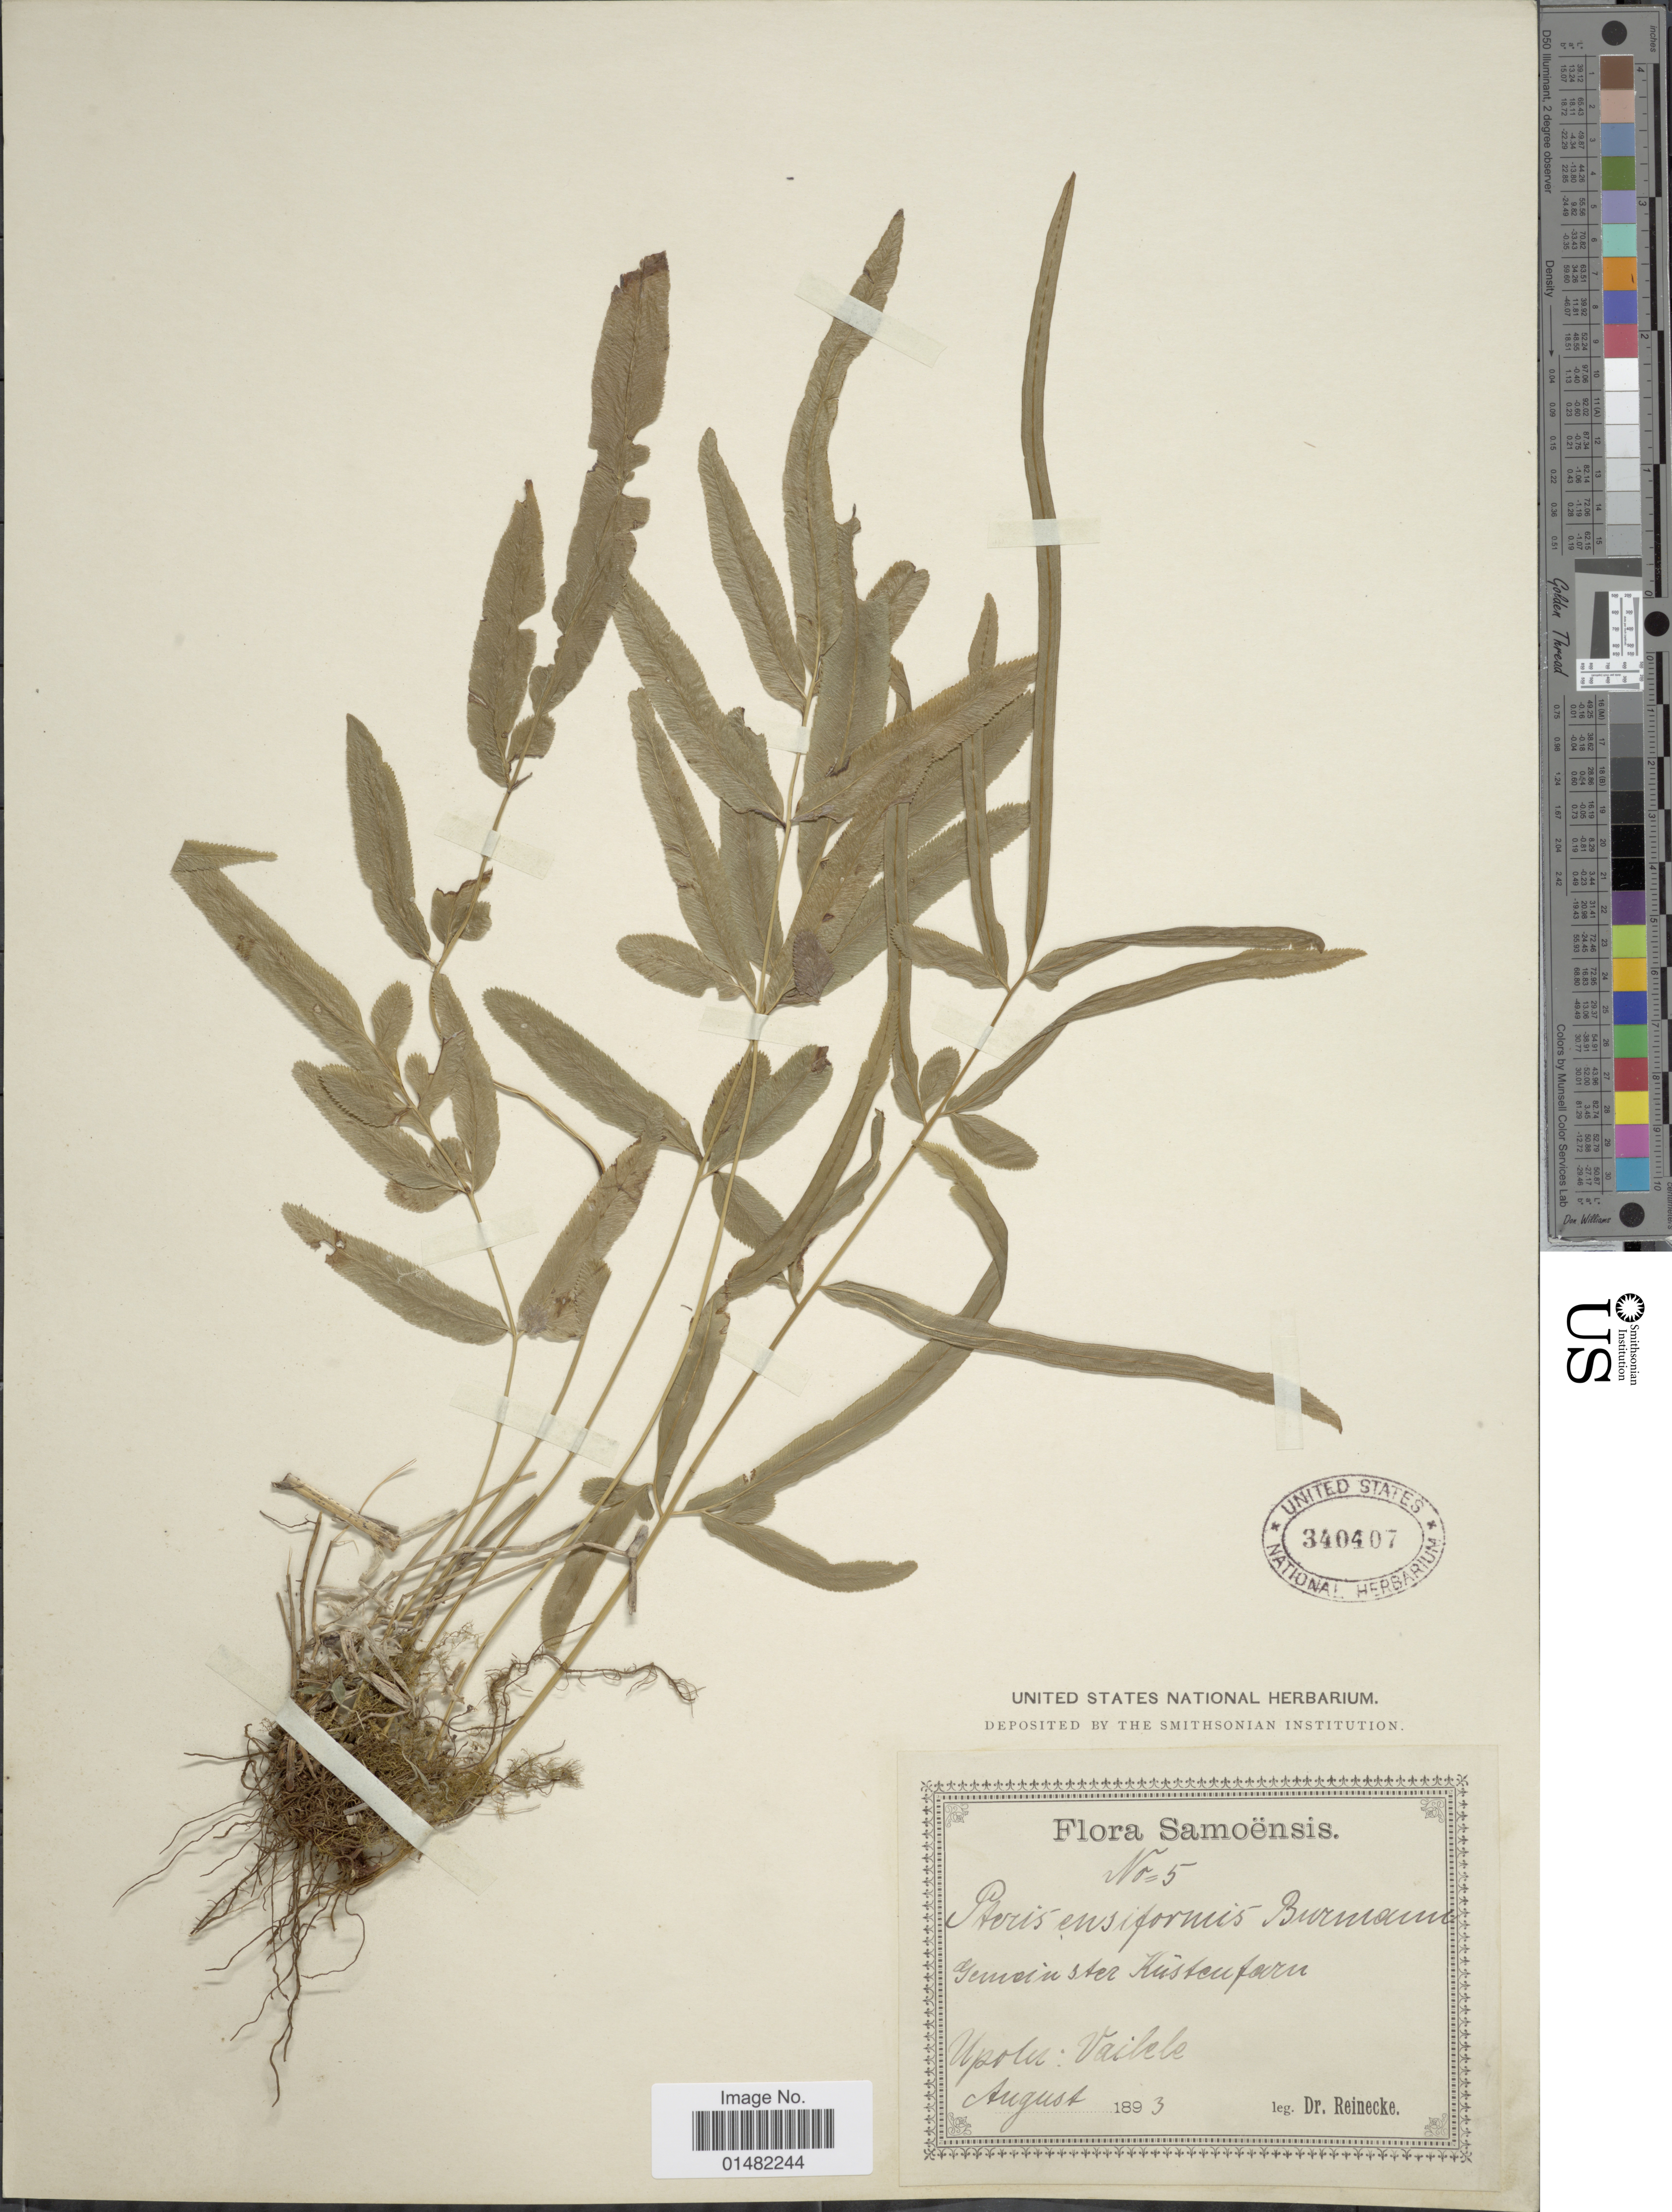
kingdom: Plantae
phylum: Tracheophyta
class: Polypodiopsida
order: Polypodiales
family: Pteridaceae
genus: Pteris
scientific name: Pteris ensiformis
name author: Burm. f.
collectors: -- Reinecke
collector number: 5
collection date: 1893-08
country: Samoa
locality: Vailele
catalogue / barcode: US 340407